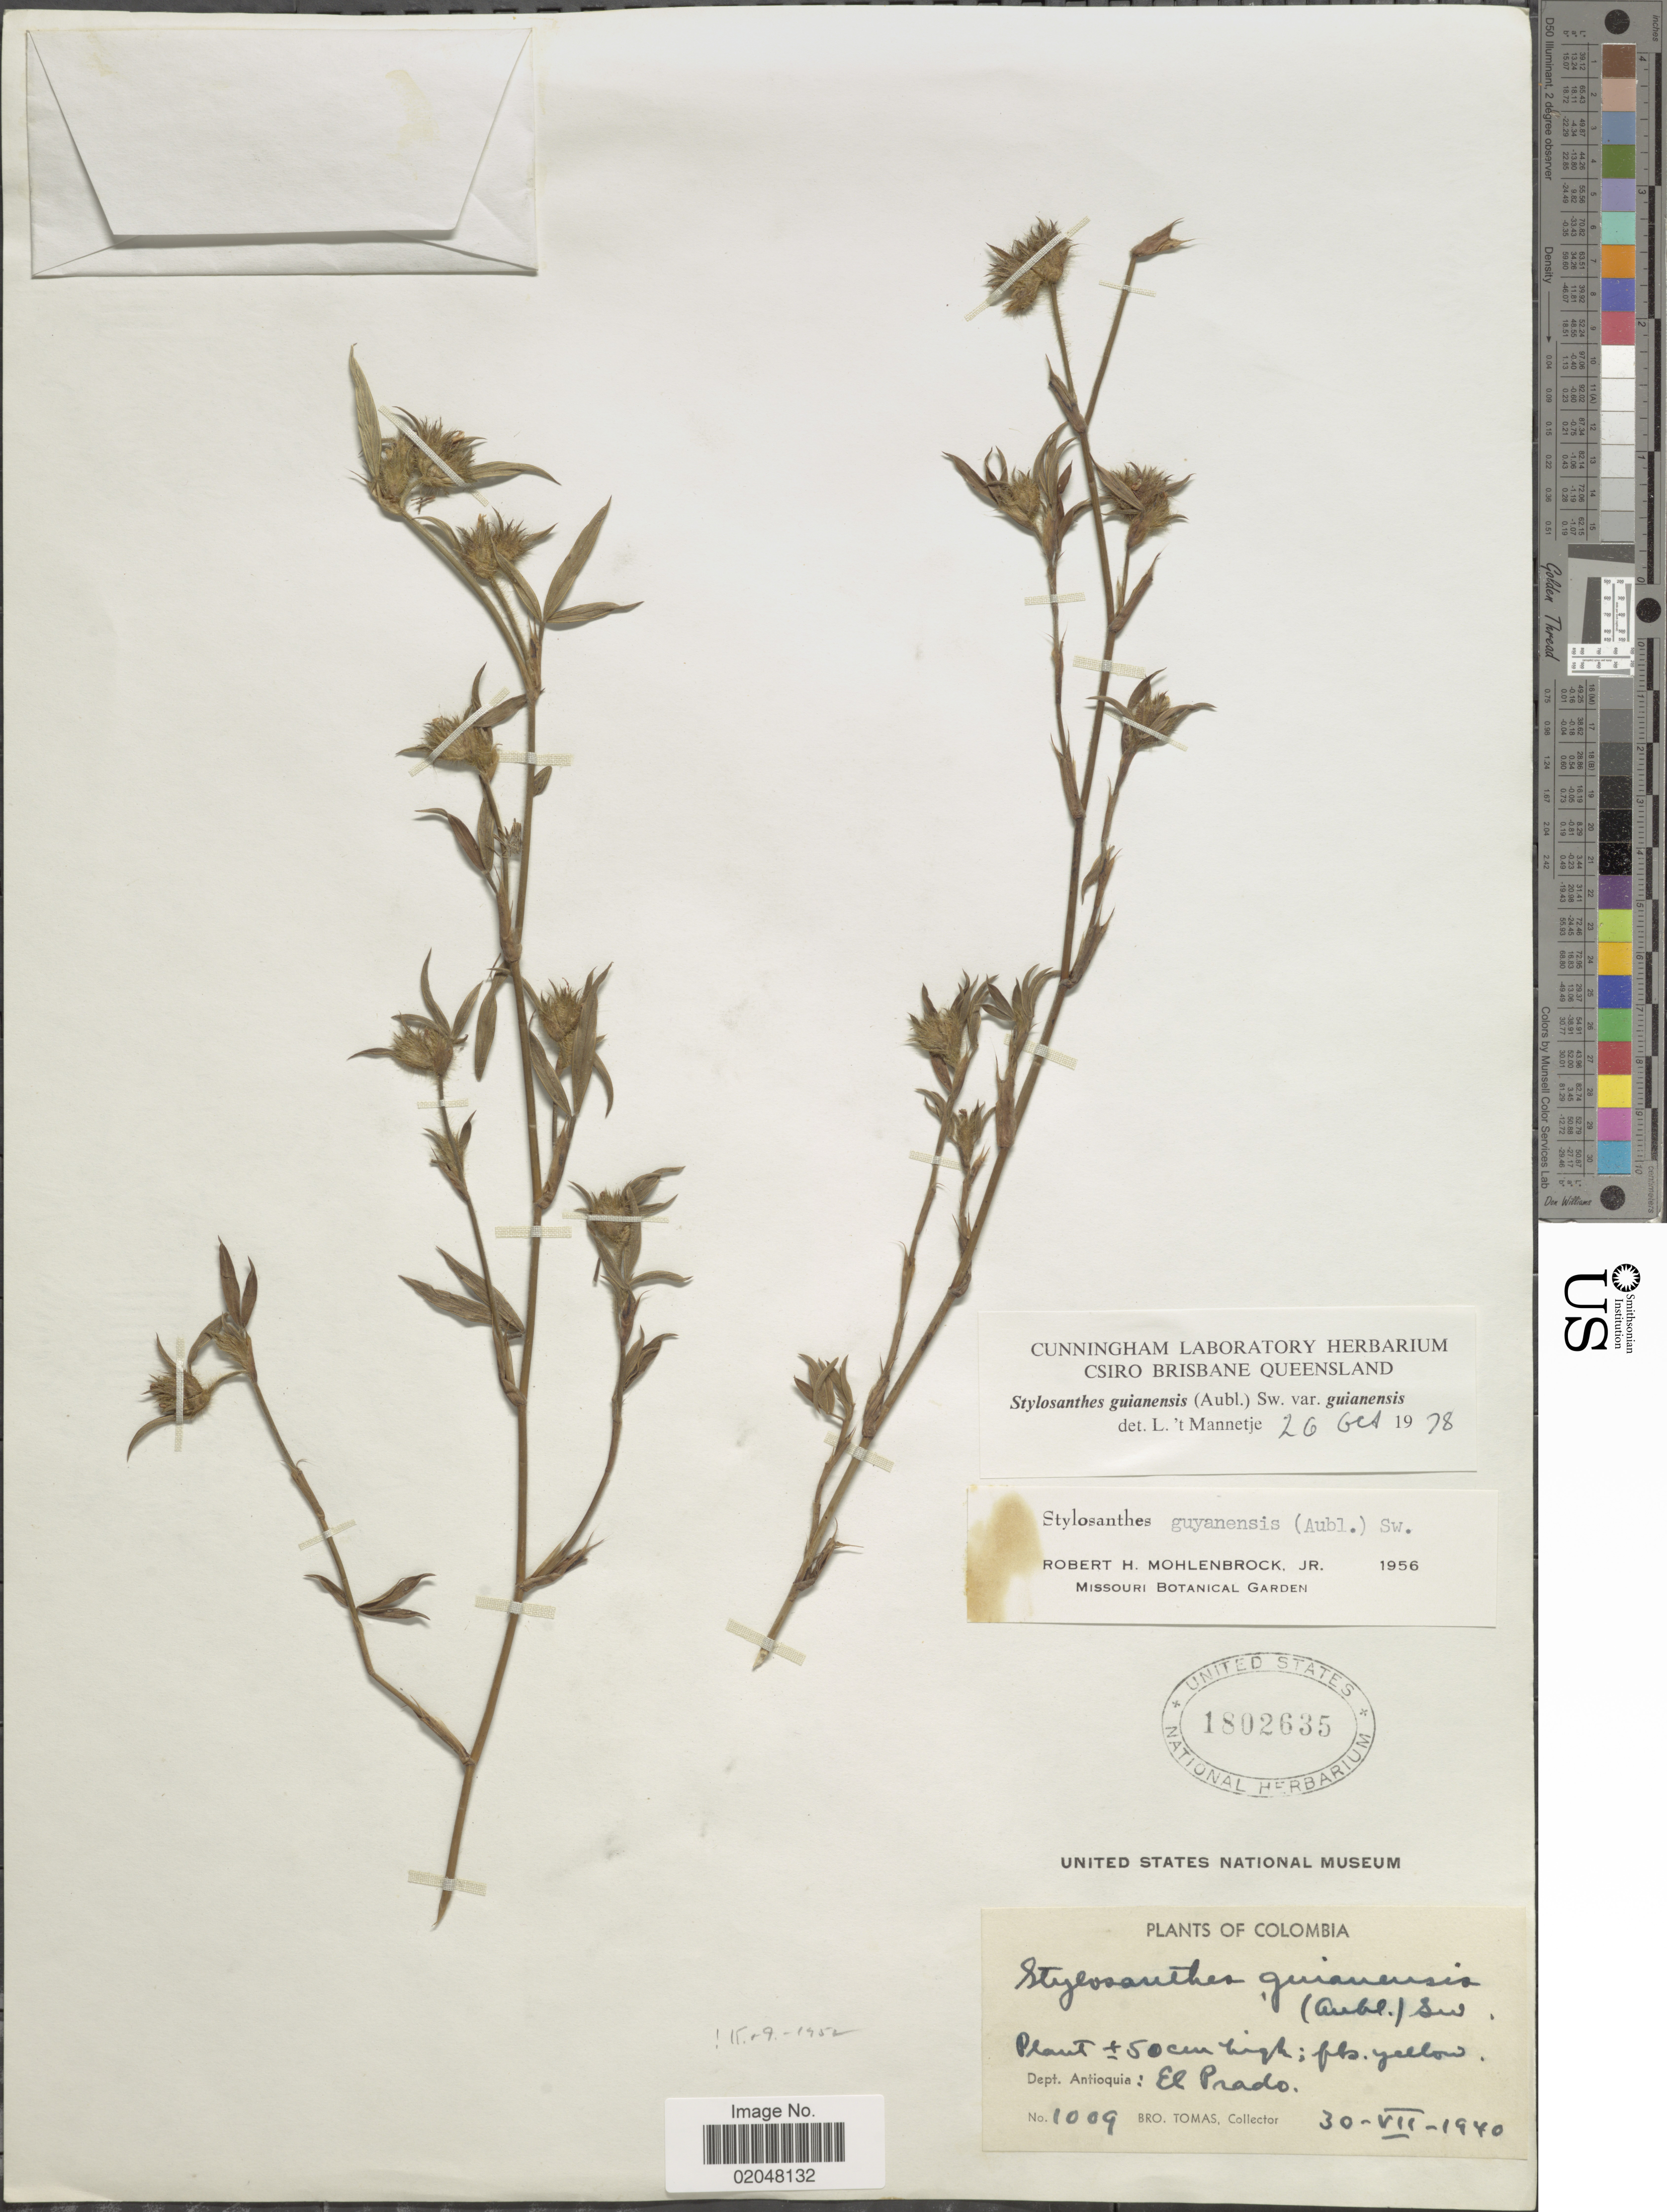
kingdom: Plantae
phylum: Tracheophyta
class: Magnoliopsida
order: Fabales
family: Fabaceae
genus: Stylosanthes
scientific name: Stylosanthes guianensis var. guianensis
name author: (Aubl.) Sw.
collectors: B. Tomas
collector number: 1009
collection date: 1970-07-30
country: Colombia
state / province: Antioquia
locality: El Prado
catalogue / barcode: US 1802635